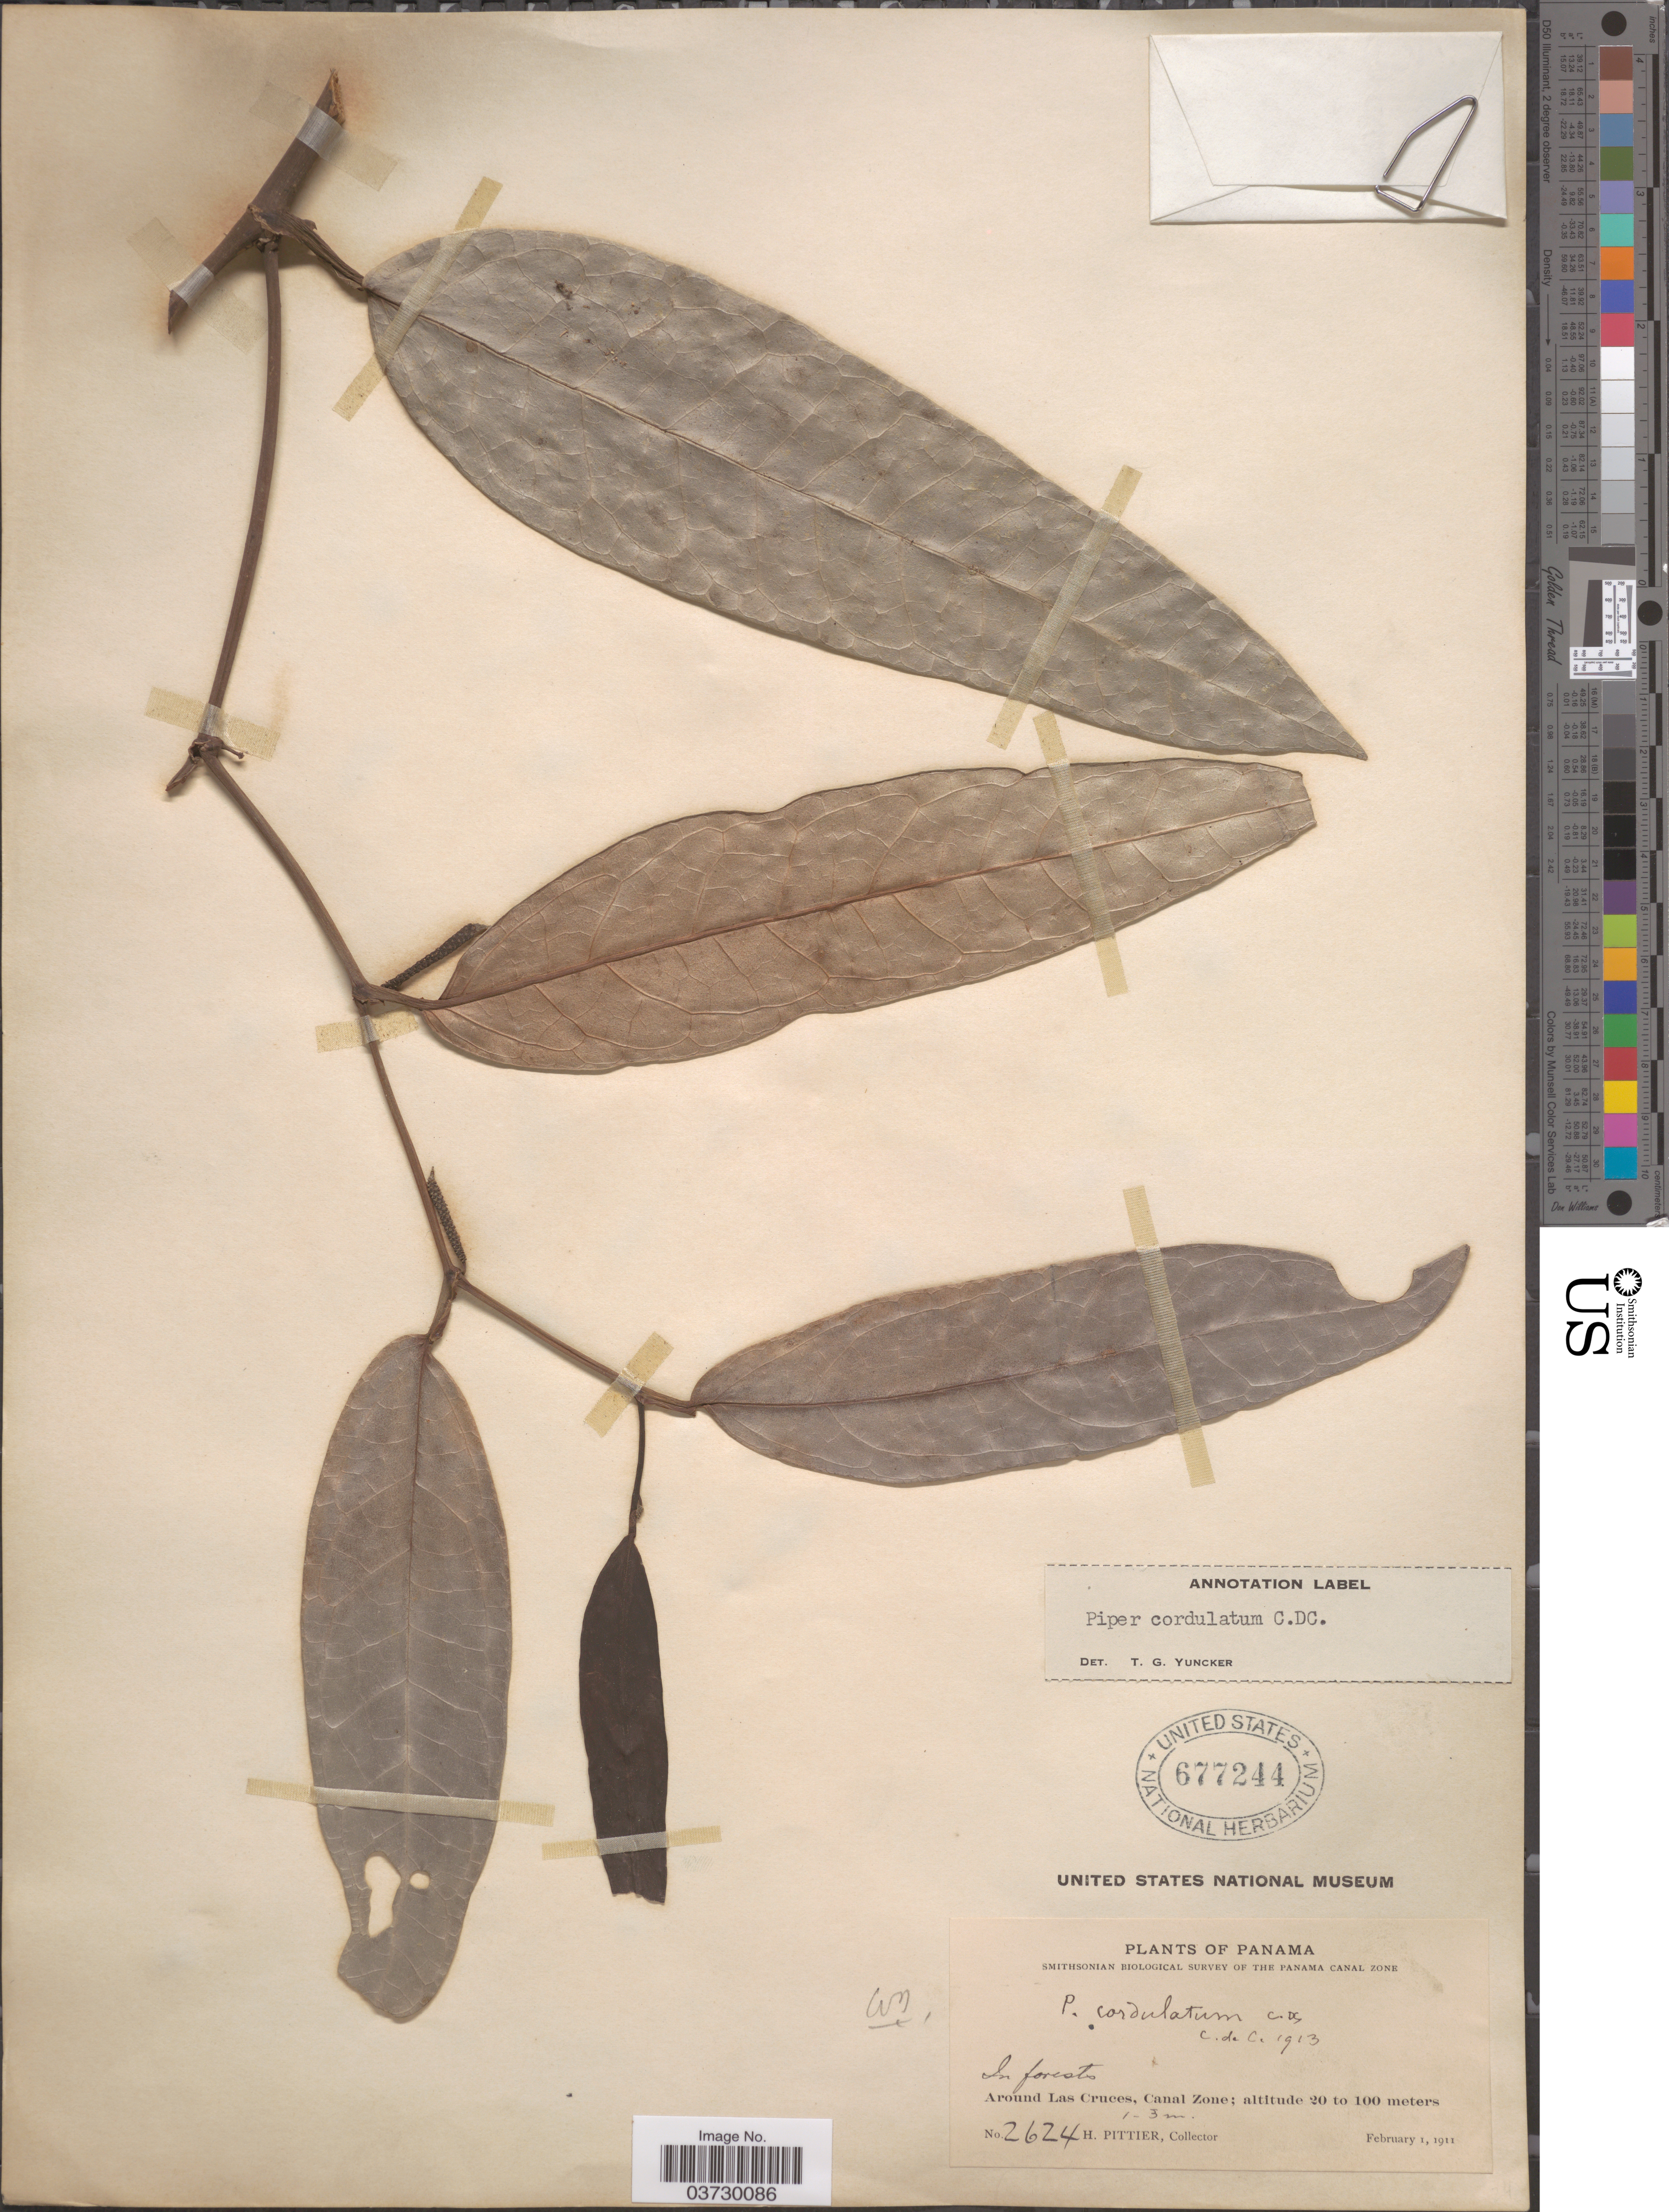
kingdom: Plantae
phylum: Tracheophyta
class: Magnoliopsida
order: Piperales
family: Piperaceae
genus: Piper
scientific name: Piper cordulatum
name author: C. DC.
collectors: H. F. Pittier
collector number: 2624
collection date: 1911-02-01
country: Panama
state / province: Colón / Panamá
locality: Around Las Cruces, Canal Zone.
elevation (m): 20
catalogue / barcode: US 677244